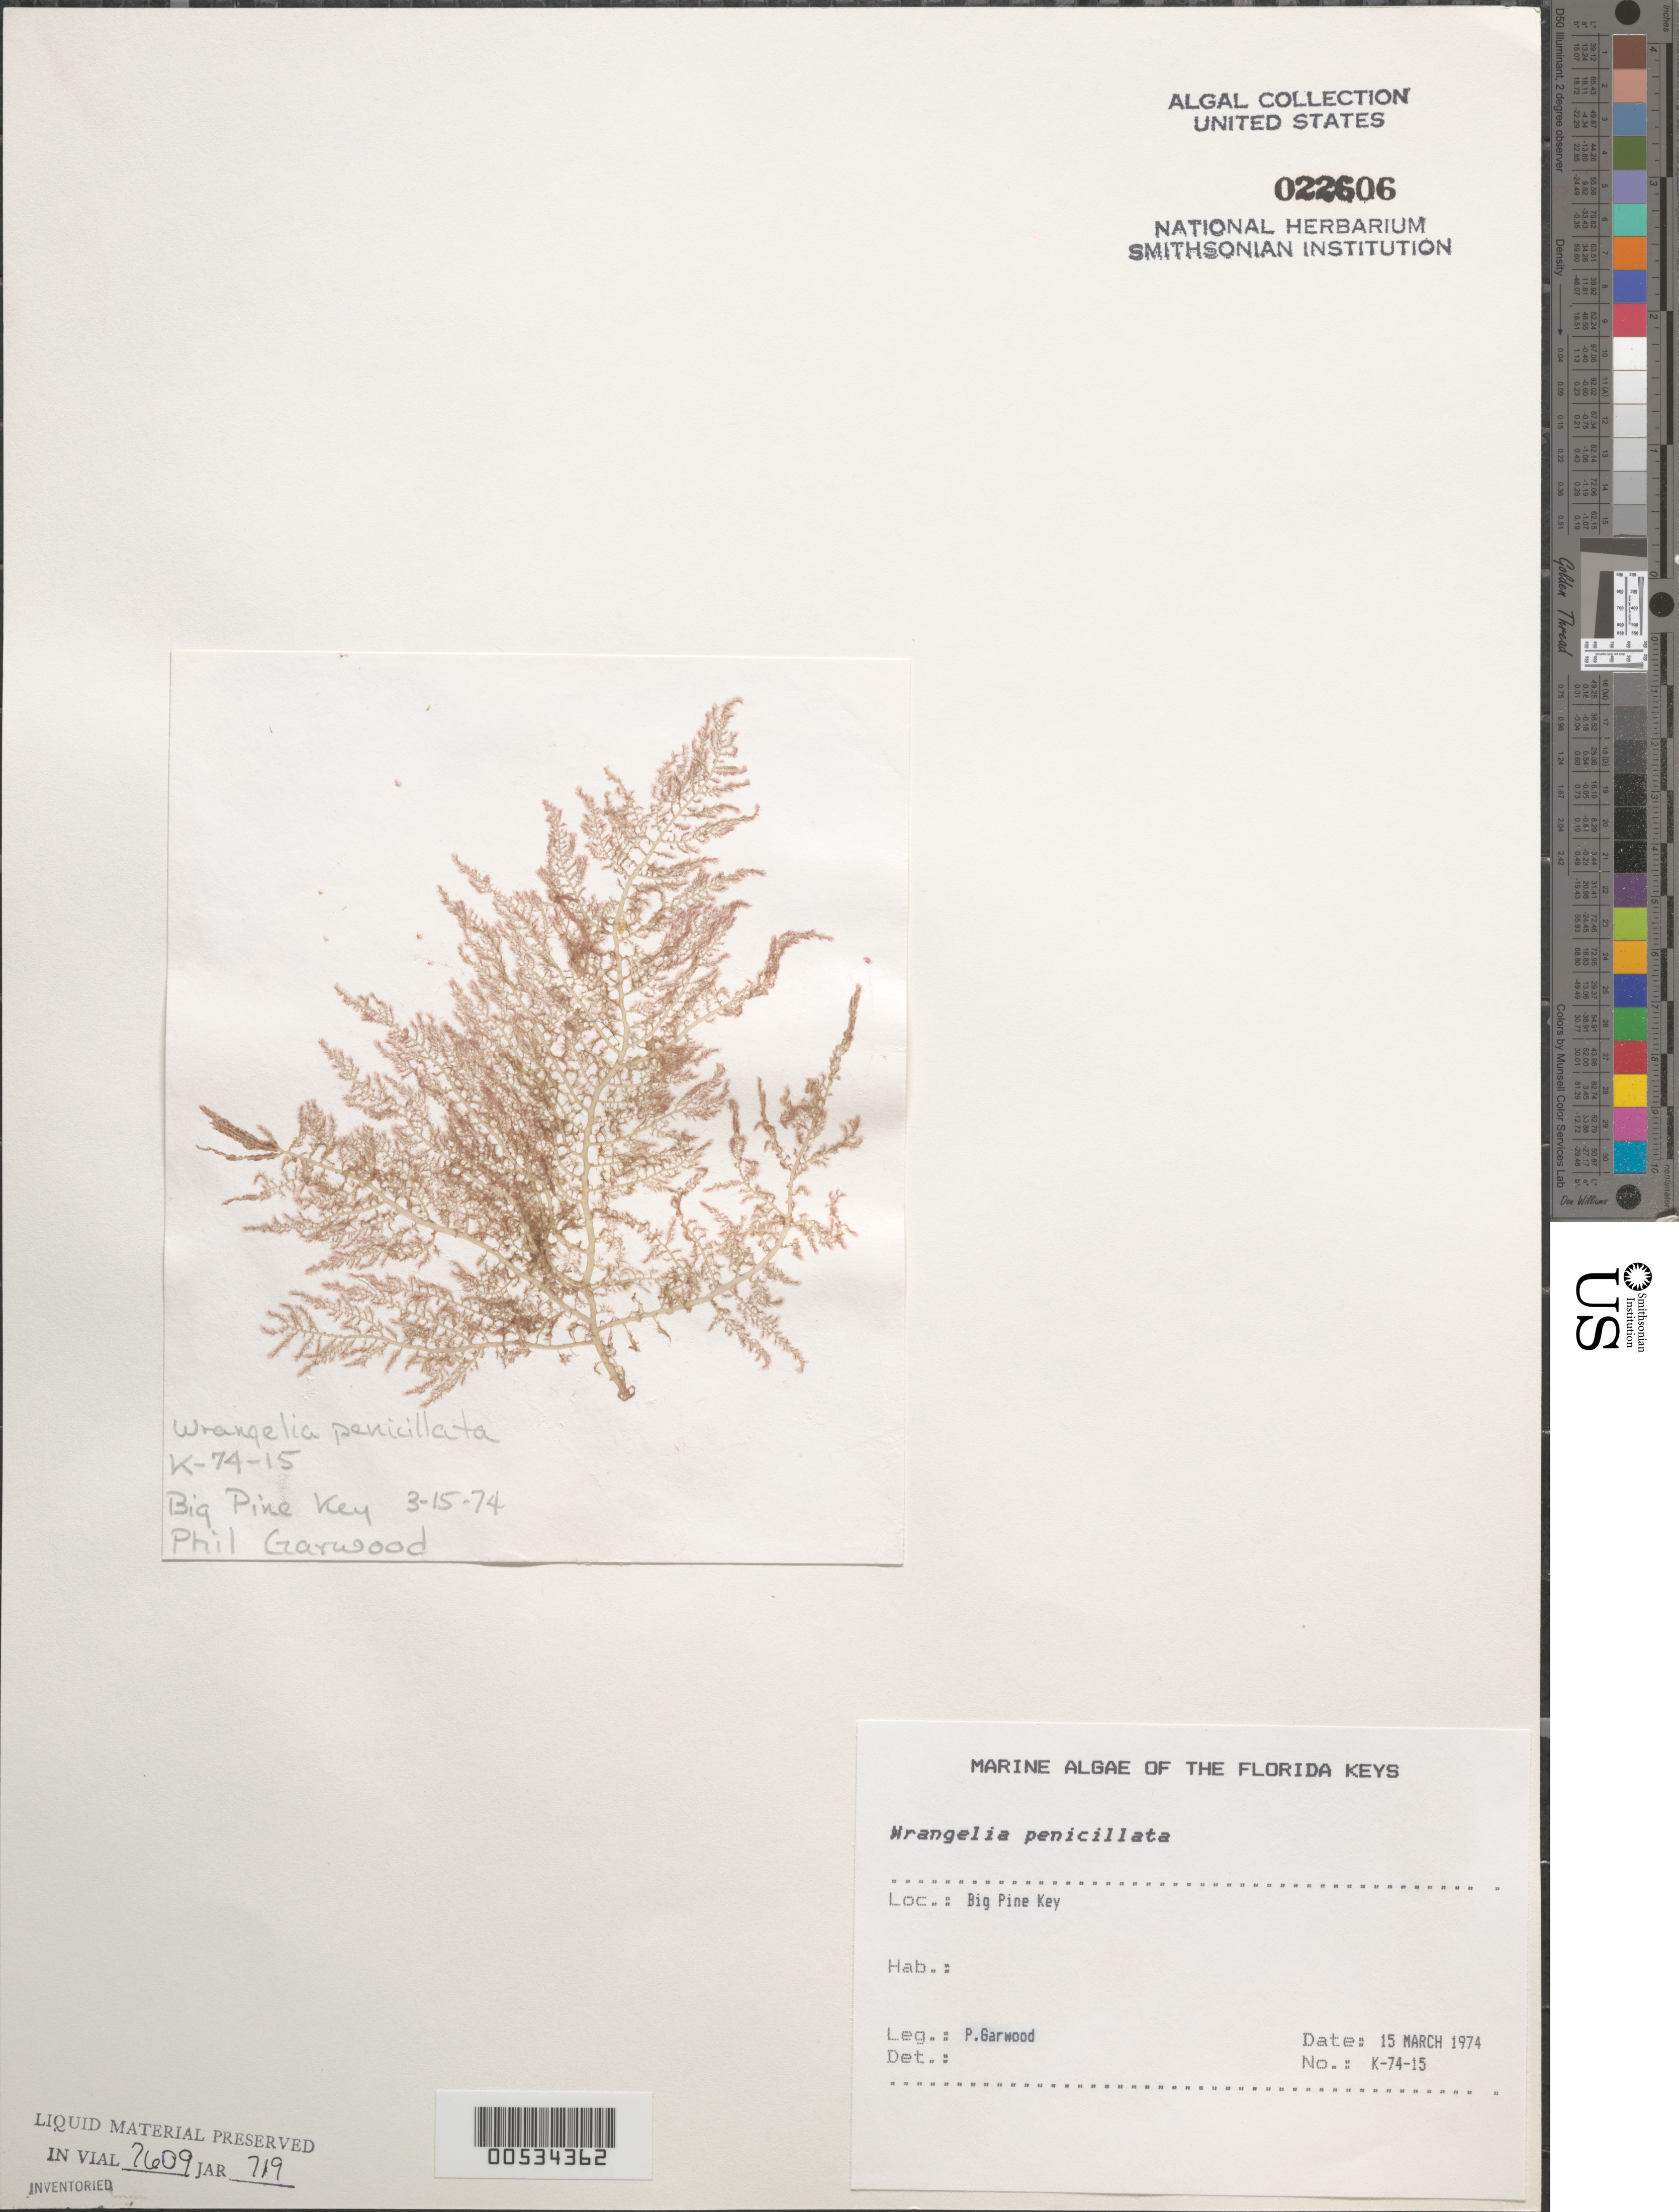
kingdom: Plantae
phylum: Rhodophyta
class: Florideophyceae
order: Ceramiales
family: Wrangeliaceae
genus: Wrangelia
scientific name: Wrangelia penicillata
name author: (C. Agardh) C. Agardh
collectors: P. Garwood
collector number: K-74-15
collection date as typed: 15 Mar 1974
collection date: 1974-03-15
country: United States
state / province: Florida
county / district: Monroe County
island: Big Pine Key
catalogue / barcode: US 22606